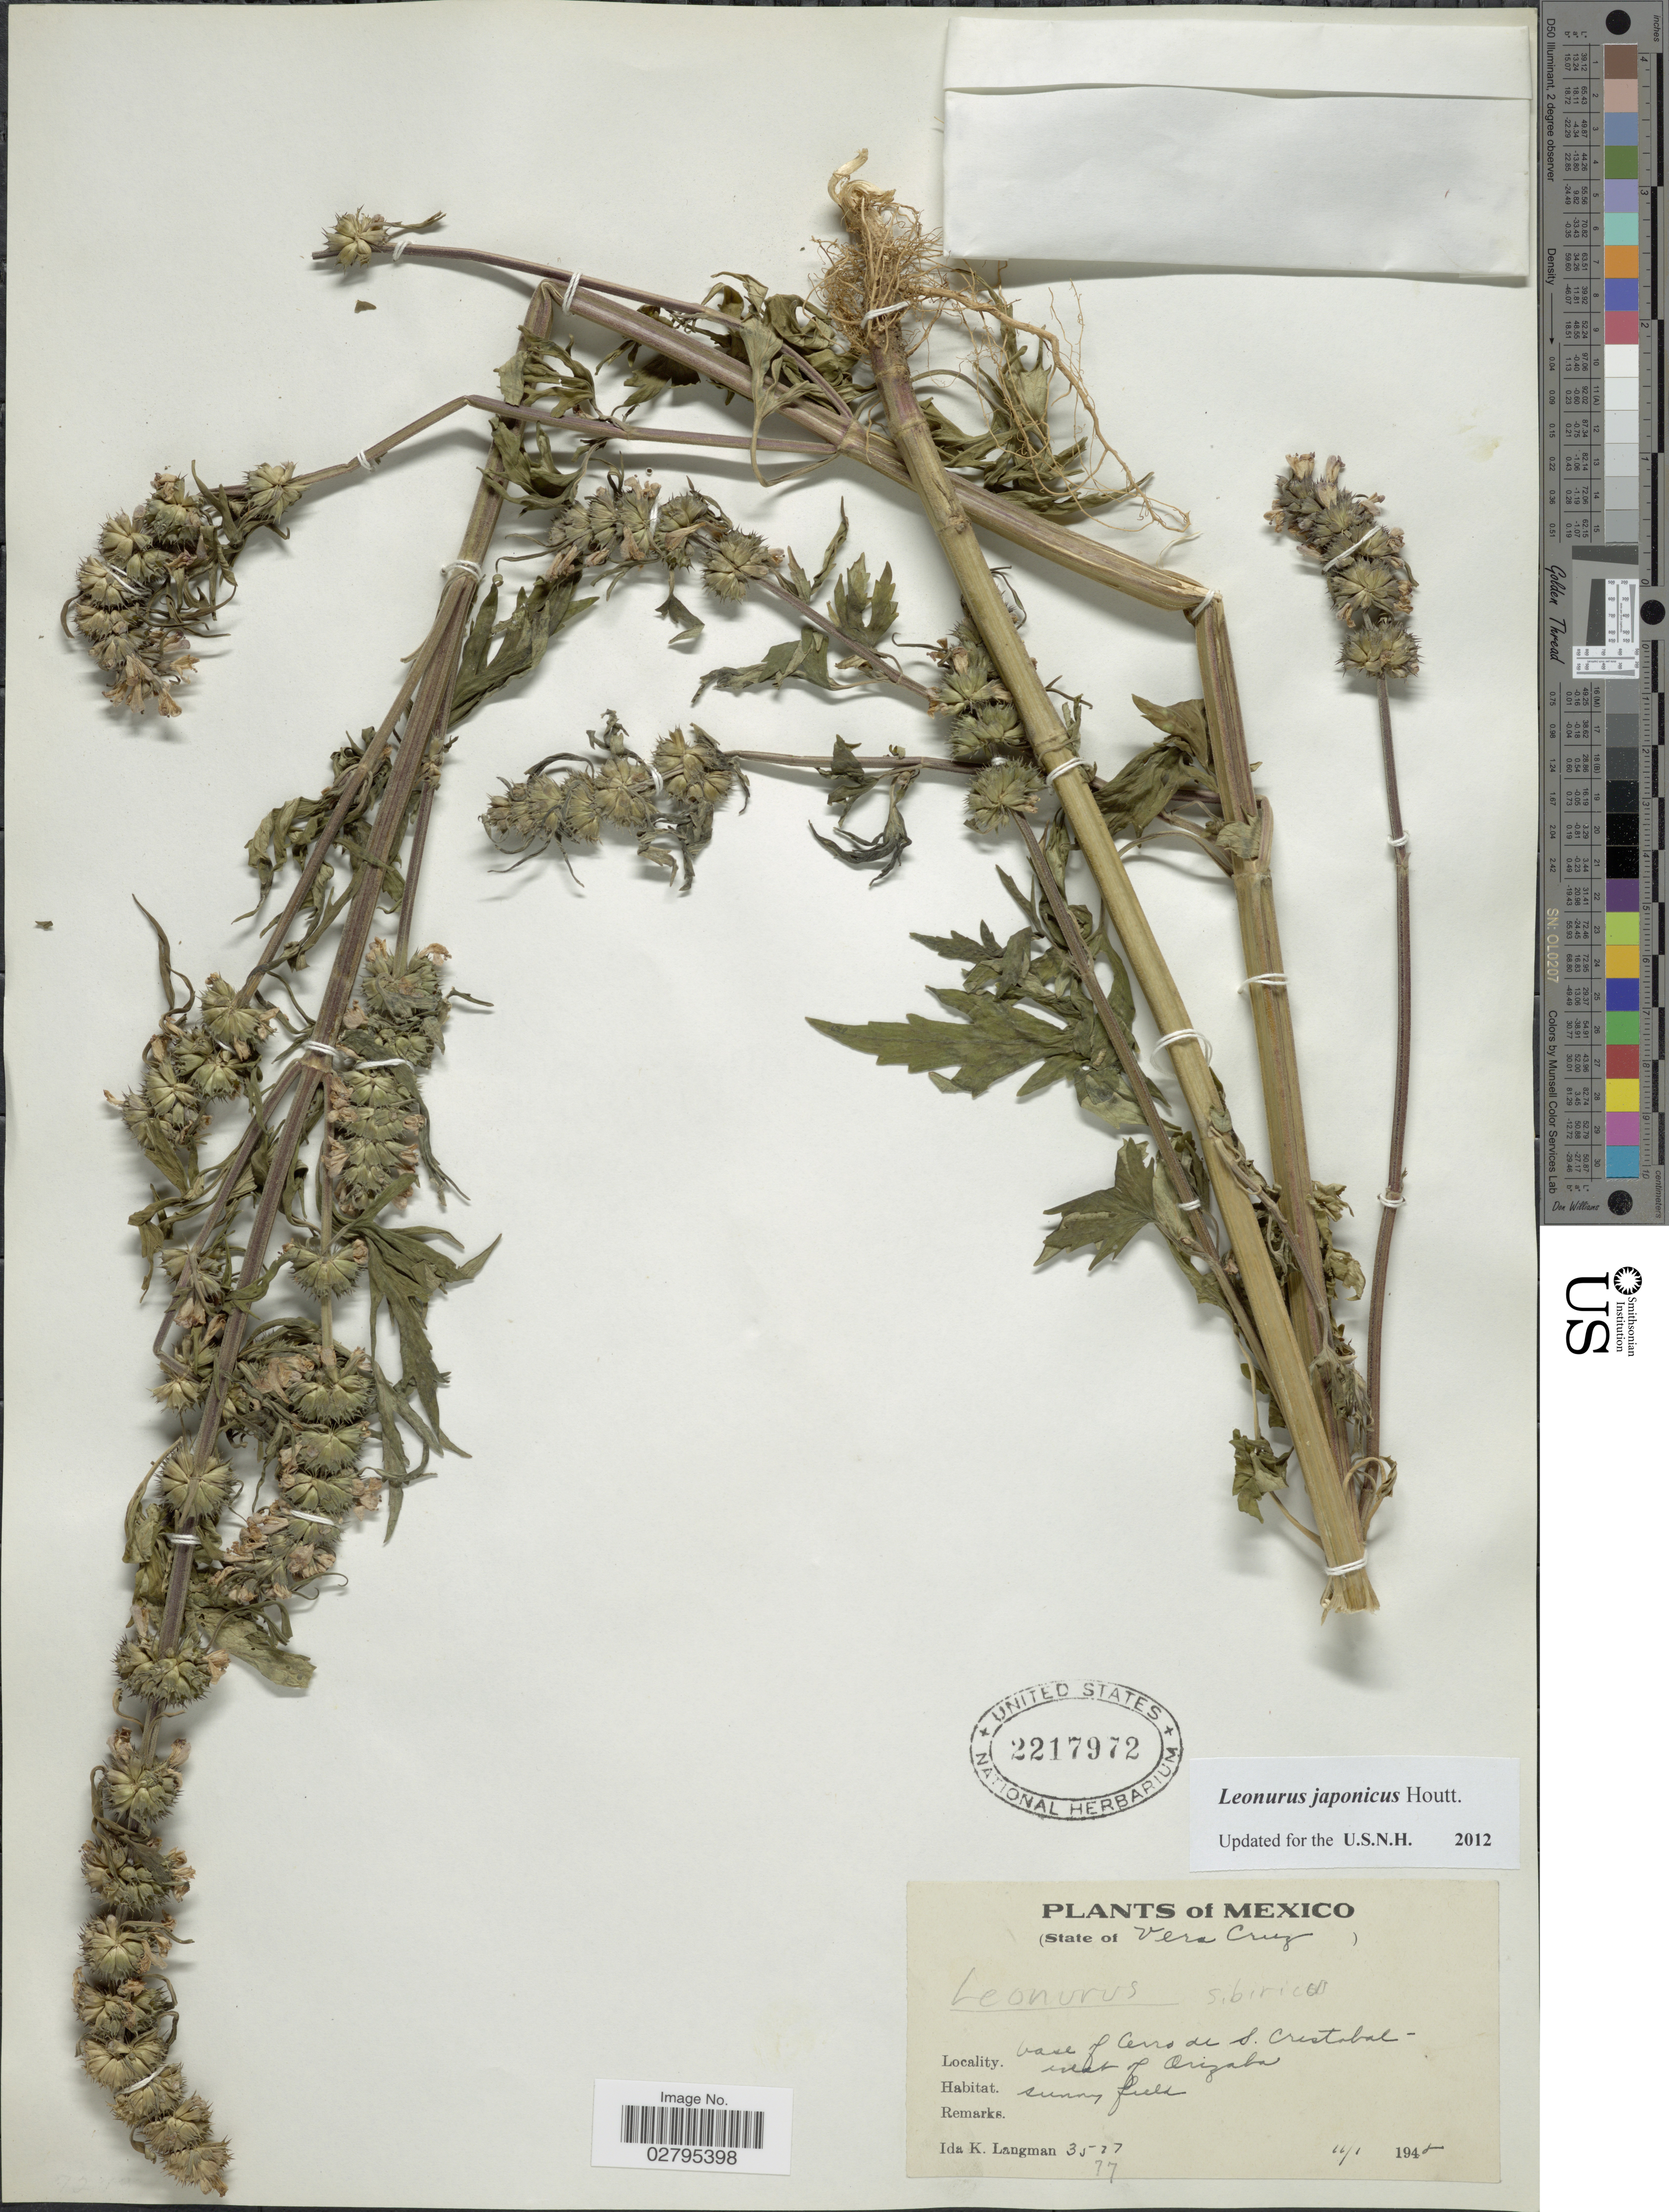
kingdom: Plantae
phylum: Tracheophyta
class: Magnoliopsida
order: Lamiales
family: Lamiaceae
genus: Leonurus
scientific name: Leonurus japonicus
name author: Houtt.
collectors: I. K. Langman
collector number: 3577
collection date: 1948-01-16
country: Mexico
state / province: Veracruz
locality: State of Vera Cruz, base of Cerro de S. Crestobal- west of Orizaba.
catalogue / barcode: US 2217972